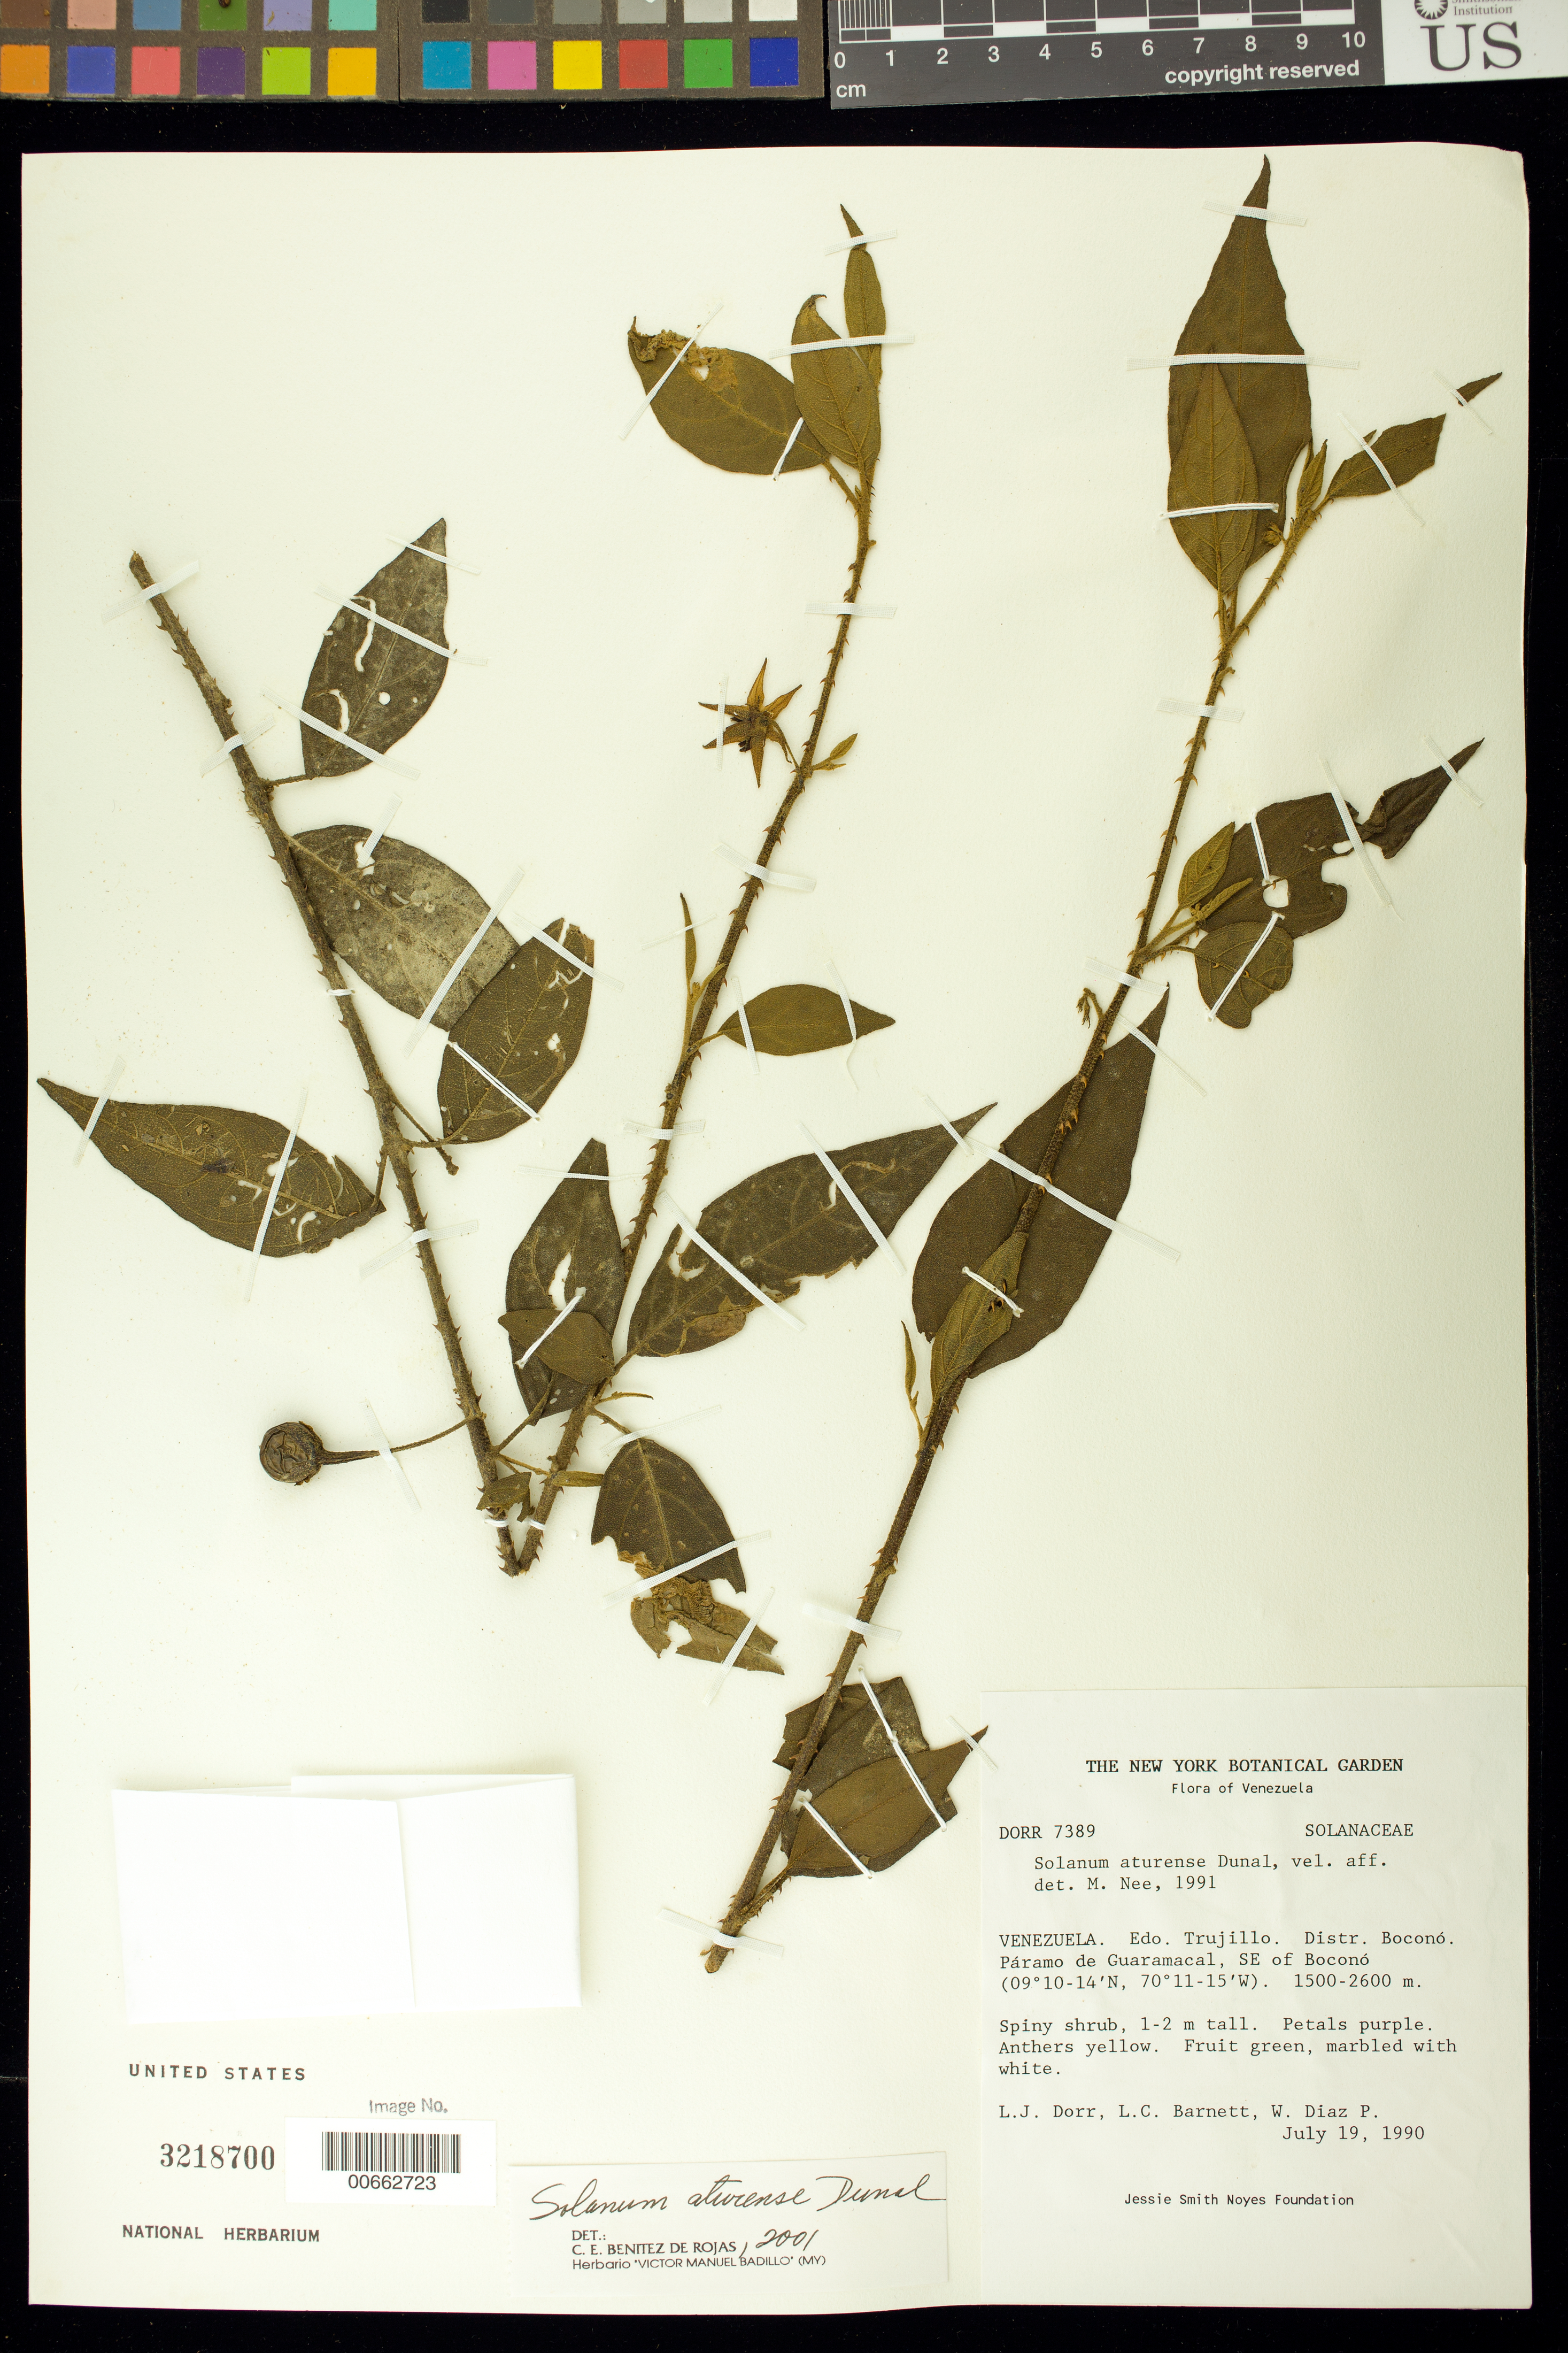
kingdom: Plantae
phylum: Tracheophyta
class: Magnoliopsida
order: Solanales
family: Solanaceae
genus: Solanum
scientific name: Solanum aturense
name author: Humb. & Bonpl. ex Dunal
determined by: Benítez, C. E.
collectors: L. J. Dorr, L. C. Barnett & W. Díaz P.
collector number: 7389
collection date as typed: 19 Jul 1990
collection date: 1990-07-19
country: Venezuela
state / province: Trujillo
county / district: Boconó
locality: Páramo de Guaramacal, SE of Boconó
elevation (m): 1500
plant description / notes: NY, PORT, US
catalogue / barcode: US 3218700